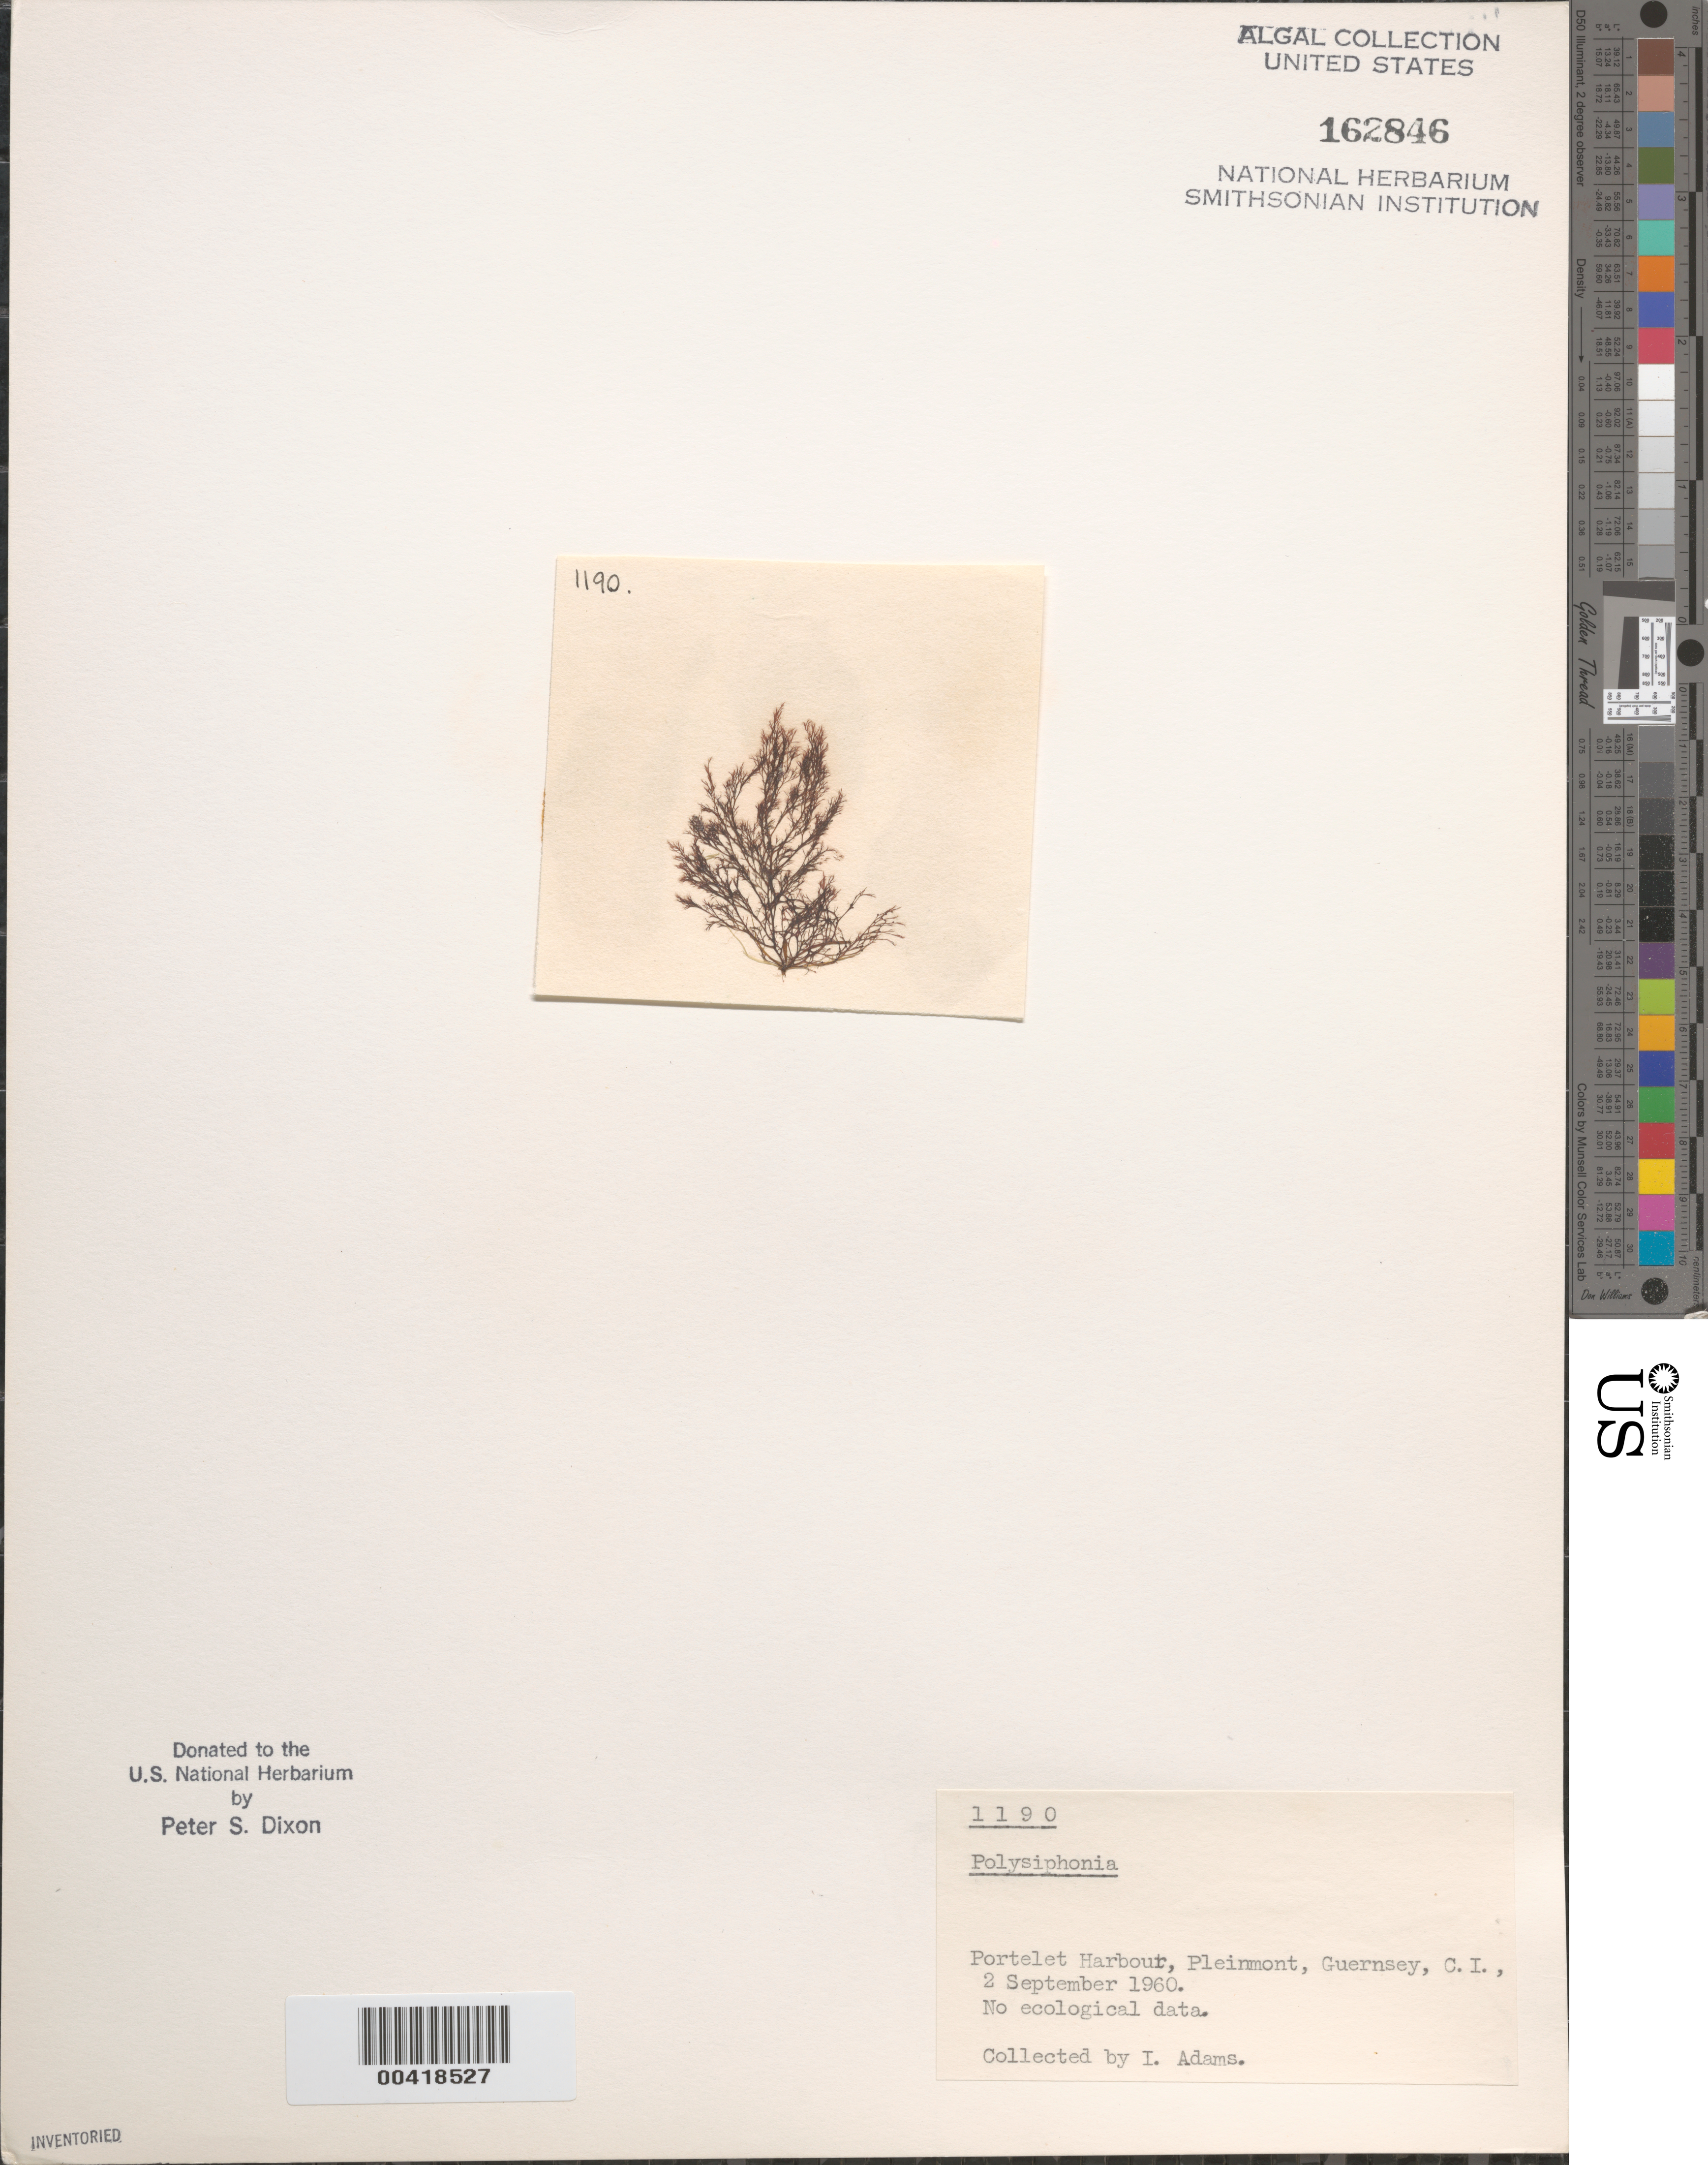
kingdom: Plantae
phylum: Rhodophyta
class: Florideophyceae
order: Ceramiales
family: Rhodomelaceae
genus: Polysiphonia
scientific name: Polysiphonia sp.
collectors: I. Adams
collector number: PSD 1190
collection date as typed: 02 Sep 1960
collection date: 1960-09-02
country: United Kingdom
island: Guernsey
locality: Portelet Harbor, Pleinmont. Bailiwick of Guernsey.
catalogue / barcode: US 162846